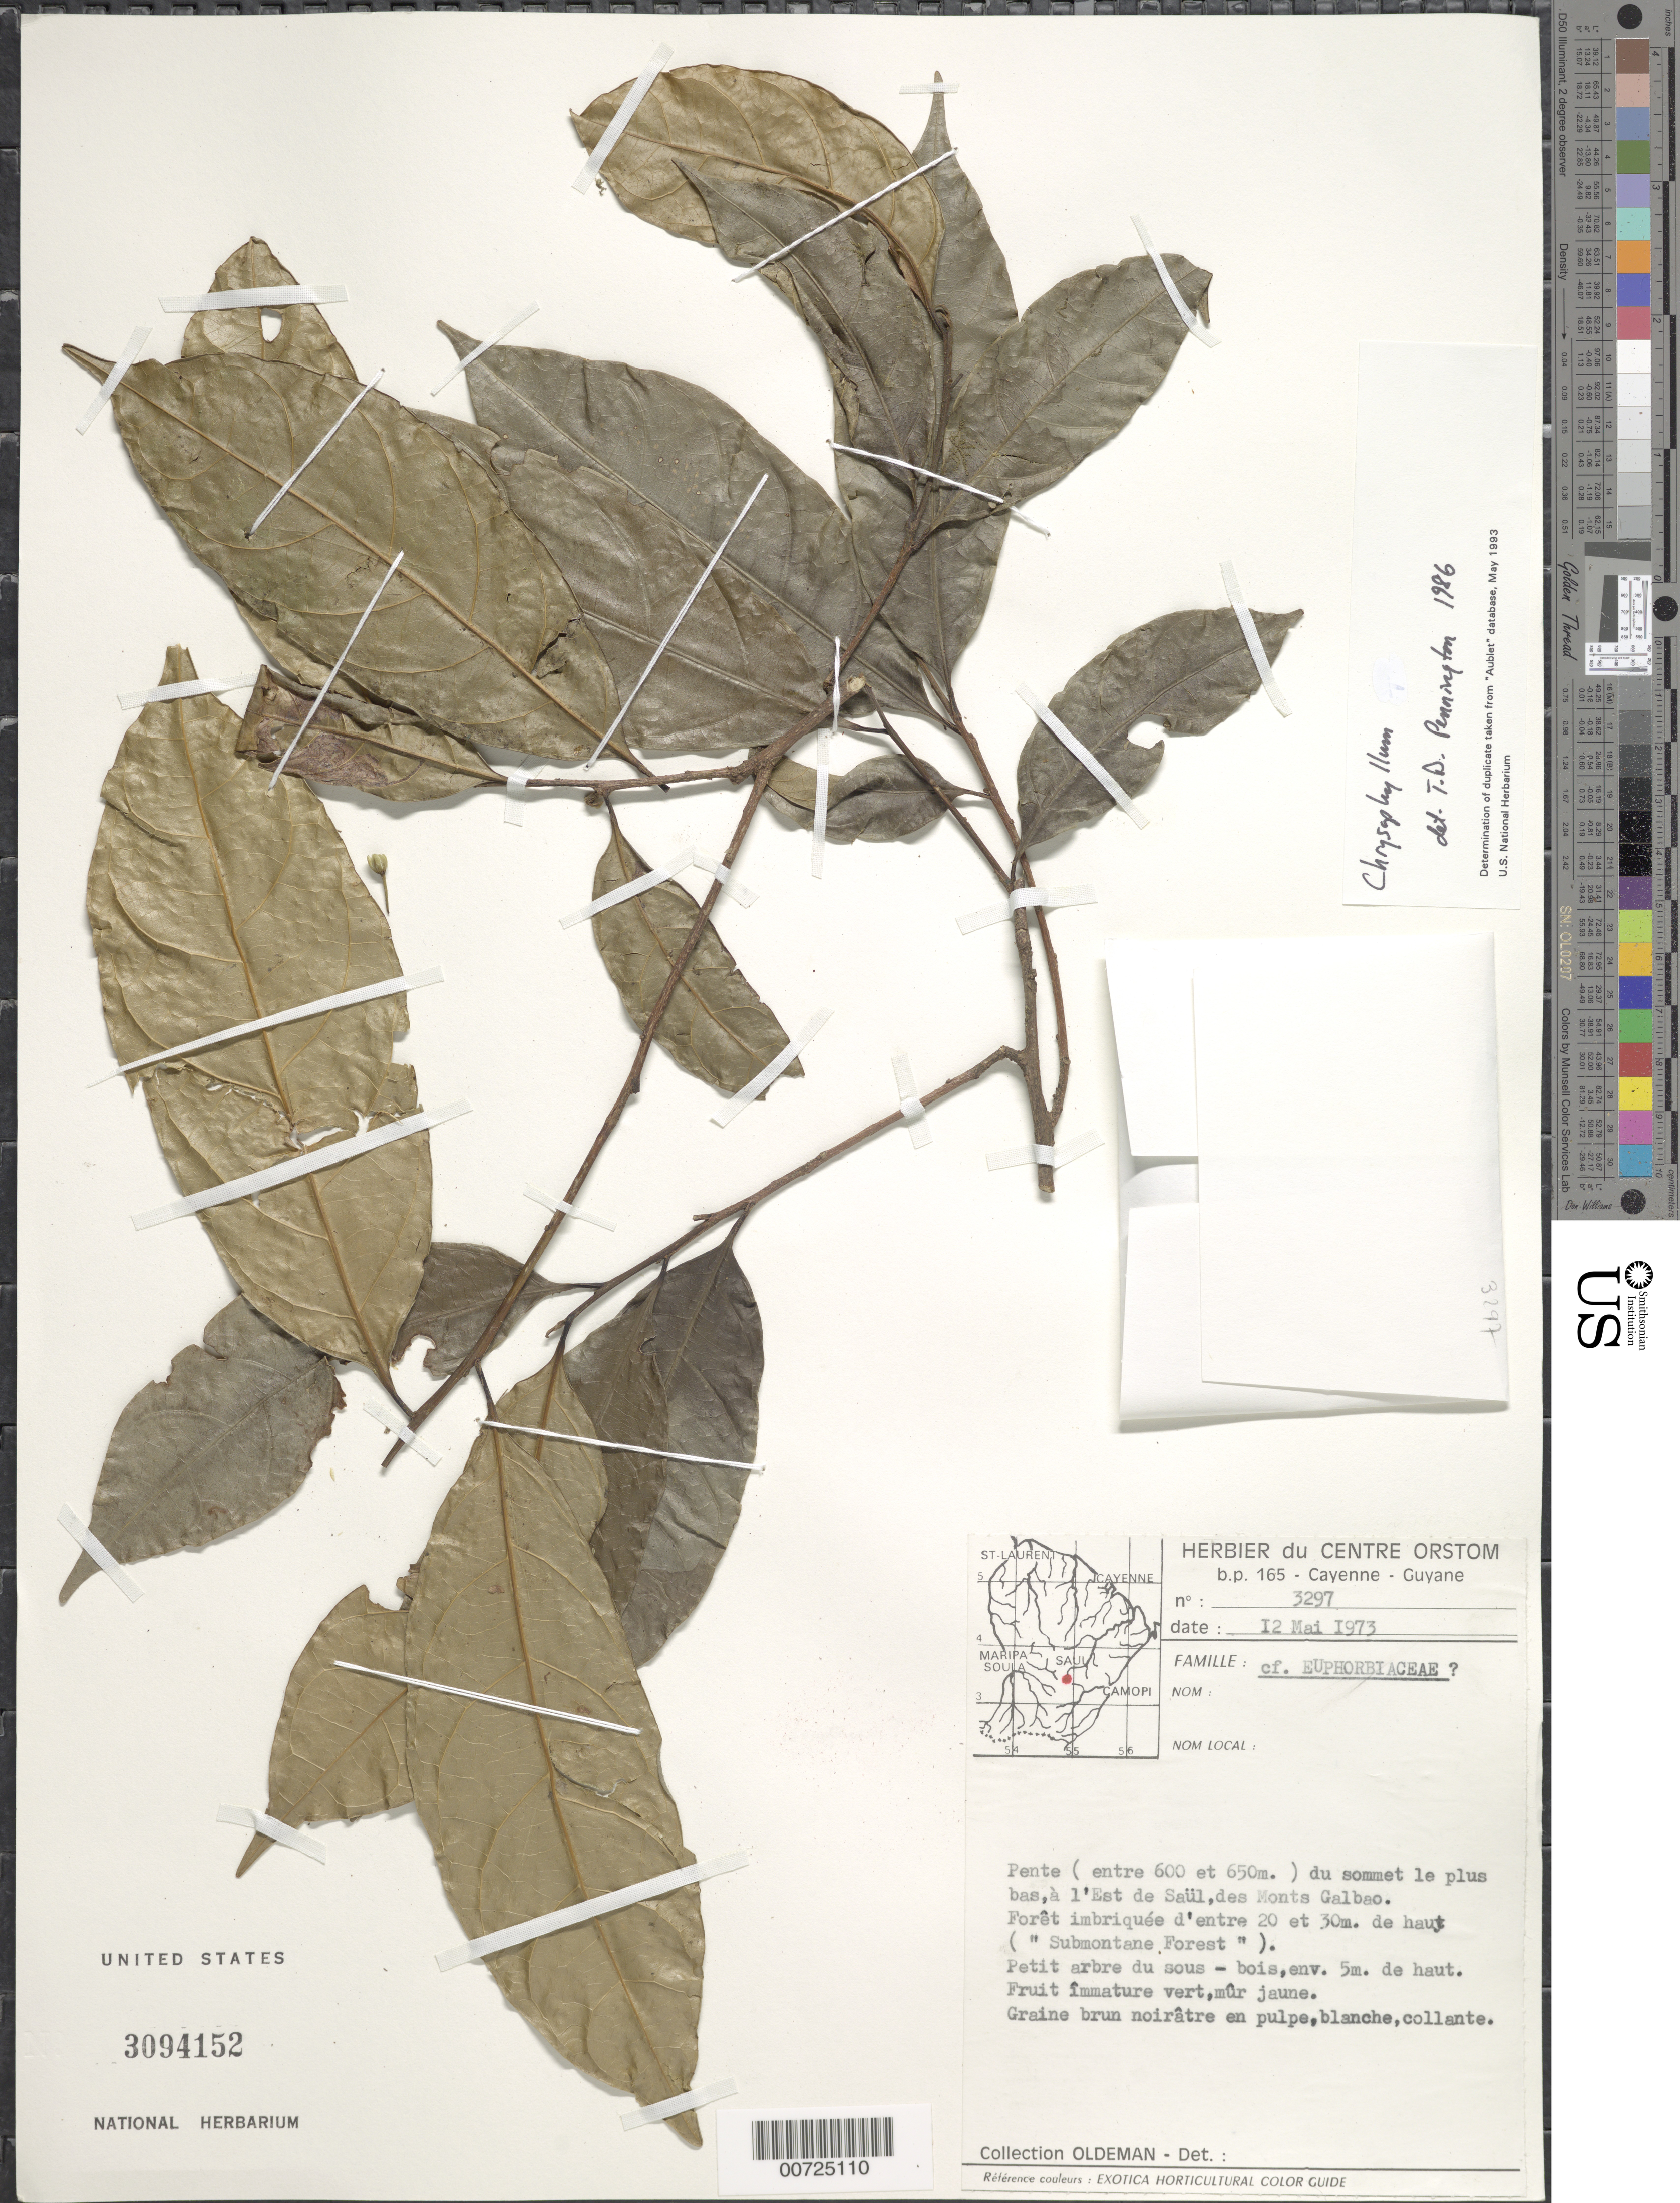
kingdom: Plantae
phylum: Tracheophyta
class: Magnoliopsida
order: Ericales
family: Sapotaceae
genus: Chrysophyllum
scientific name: Chrysophyllum sp.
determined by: Pennington, T. D., (K)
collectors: R. Oldeman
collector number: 3297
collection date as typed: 12-May-73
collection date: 1973-05-12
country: French Guiana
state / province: Saint-Laurent-du-Maroni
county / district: Saül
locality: Monts Galbao, est de Saül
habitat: Submontane forest, 20-30 m tall, on slope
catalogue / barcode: US 3094152